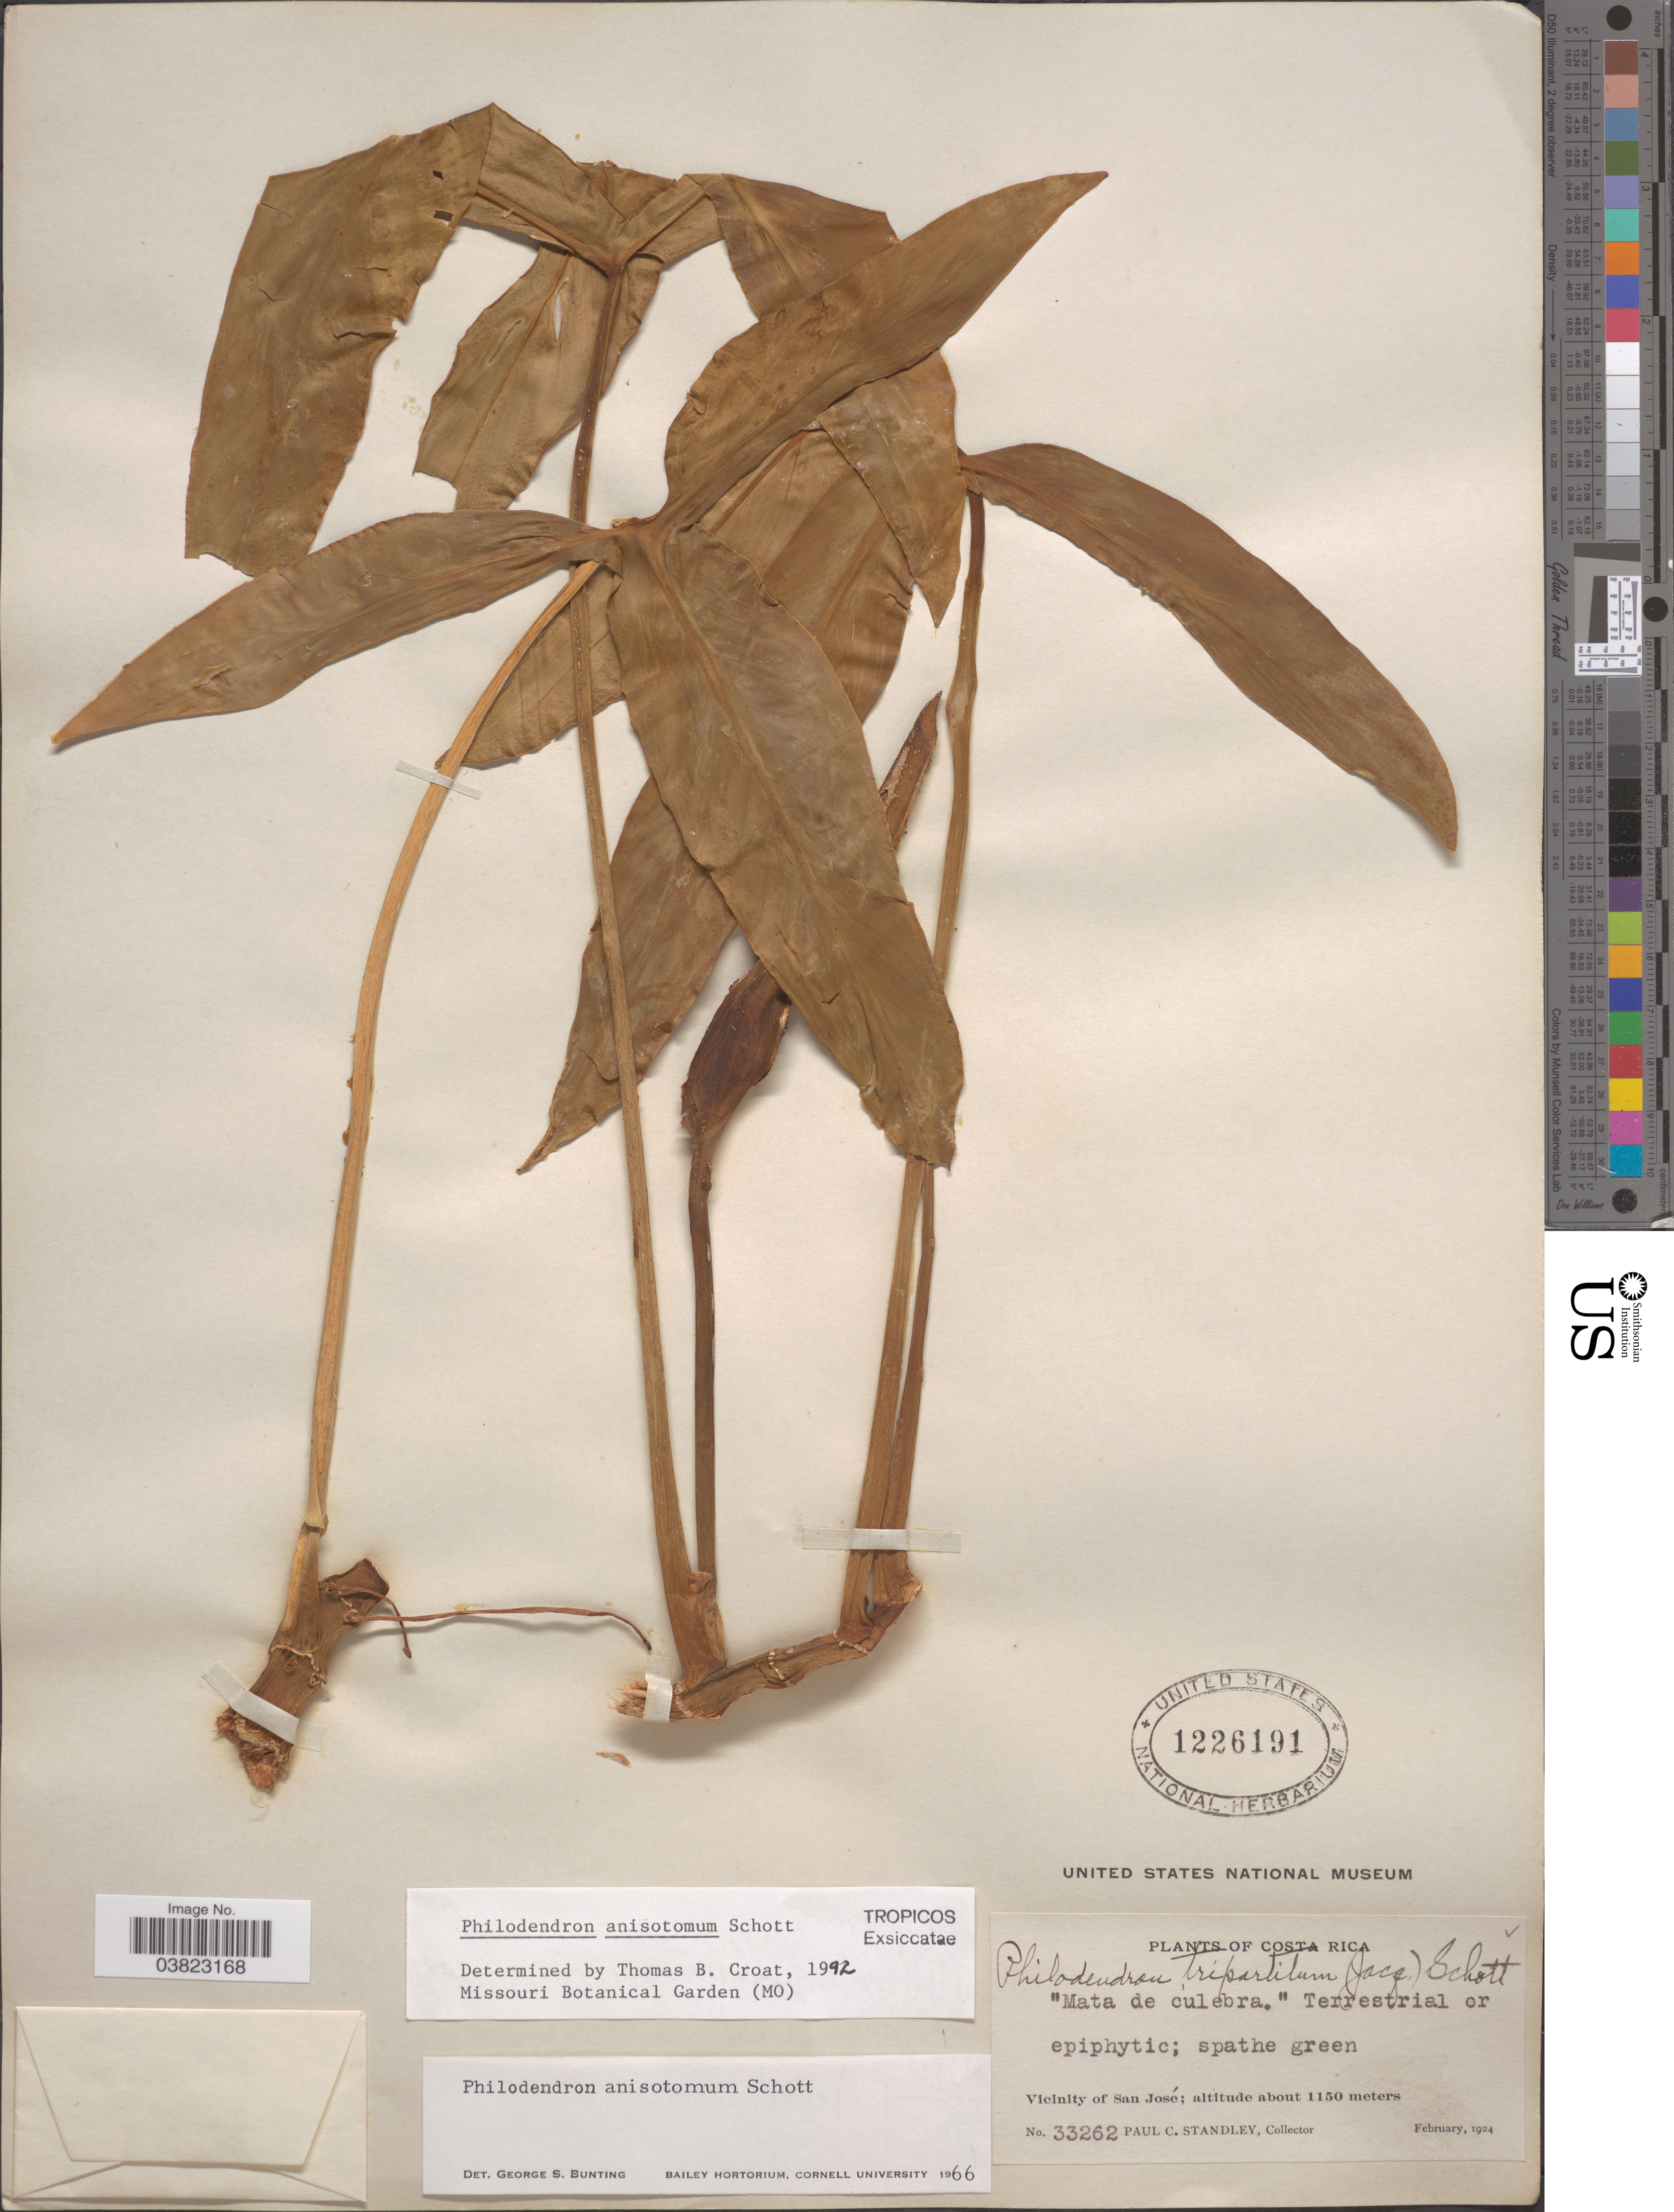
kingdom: Plantae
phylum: Tracheophyta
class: Liliopsida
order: Alismatales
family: Araceae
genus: Philodendron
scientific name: Philodendron anisotomum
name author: Schott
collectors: P. C. Standley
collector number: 33262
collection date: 1924-02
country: Costa Rica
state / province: San José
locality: Vicinity of San José.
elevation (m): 1150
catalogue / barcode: US 1226191